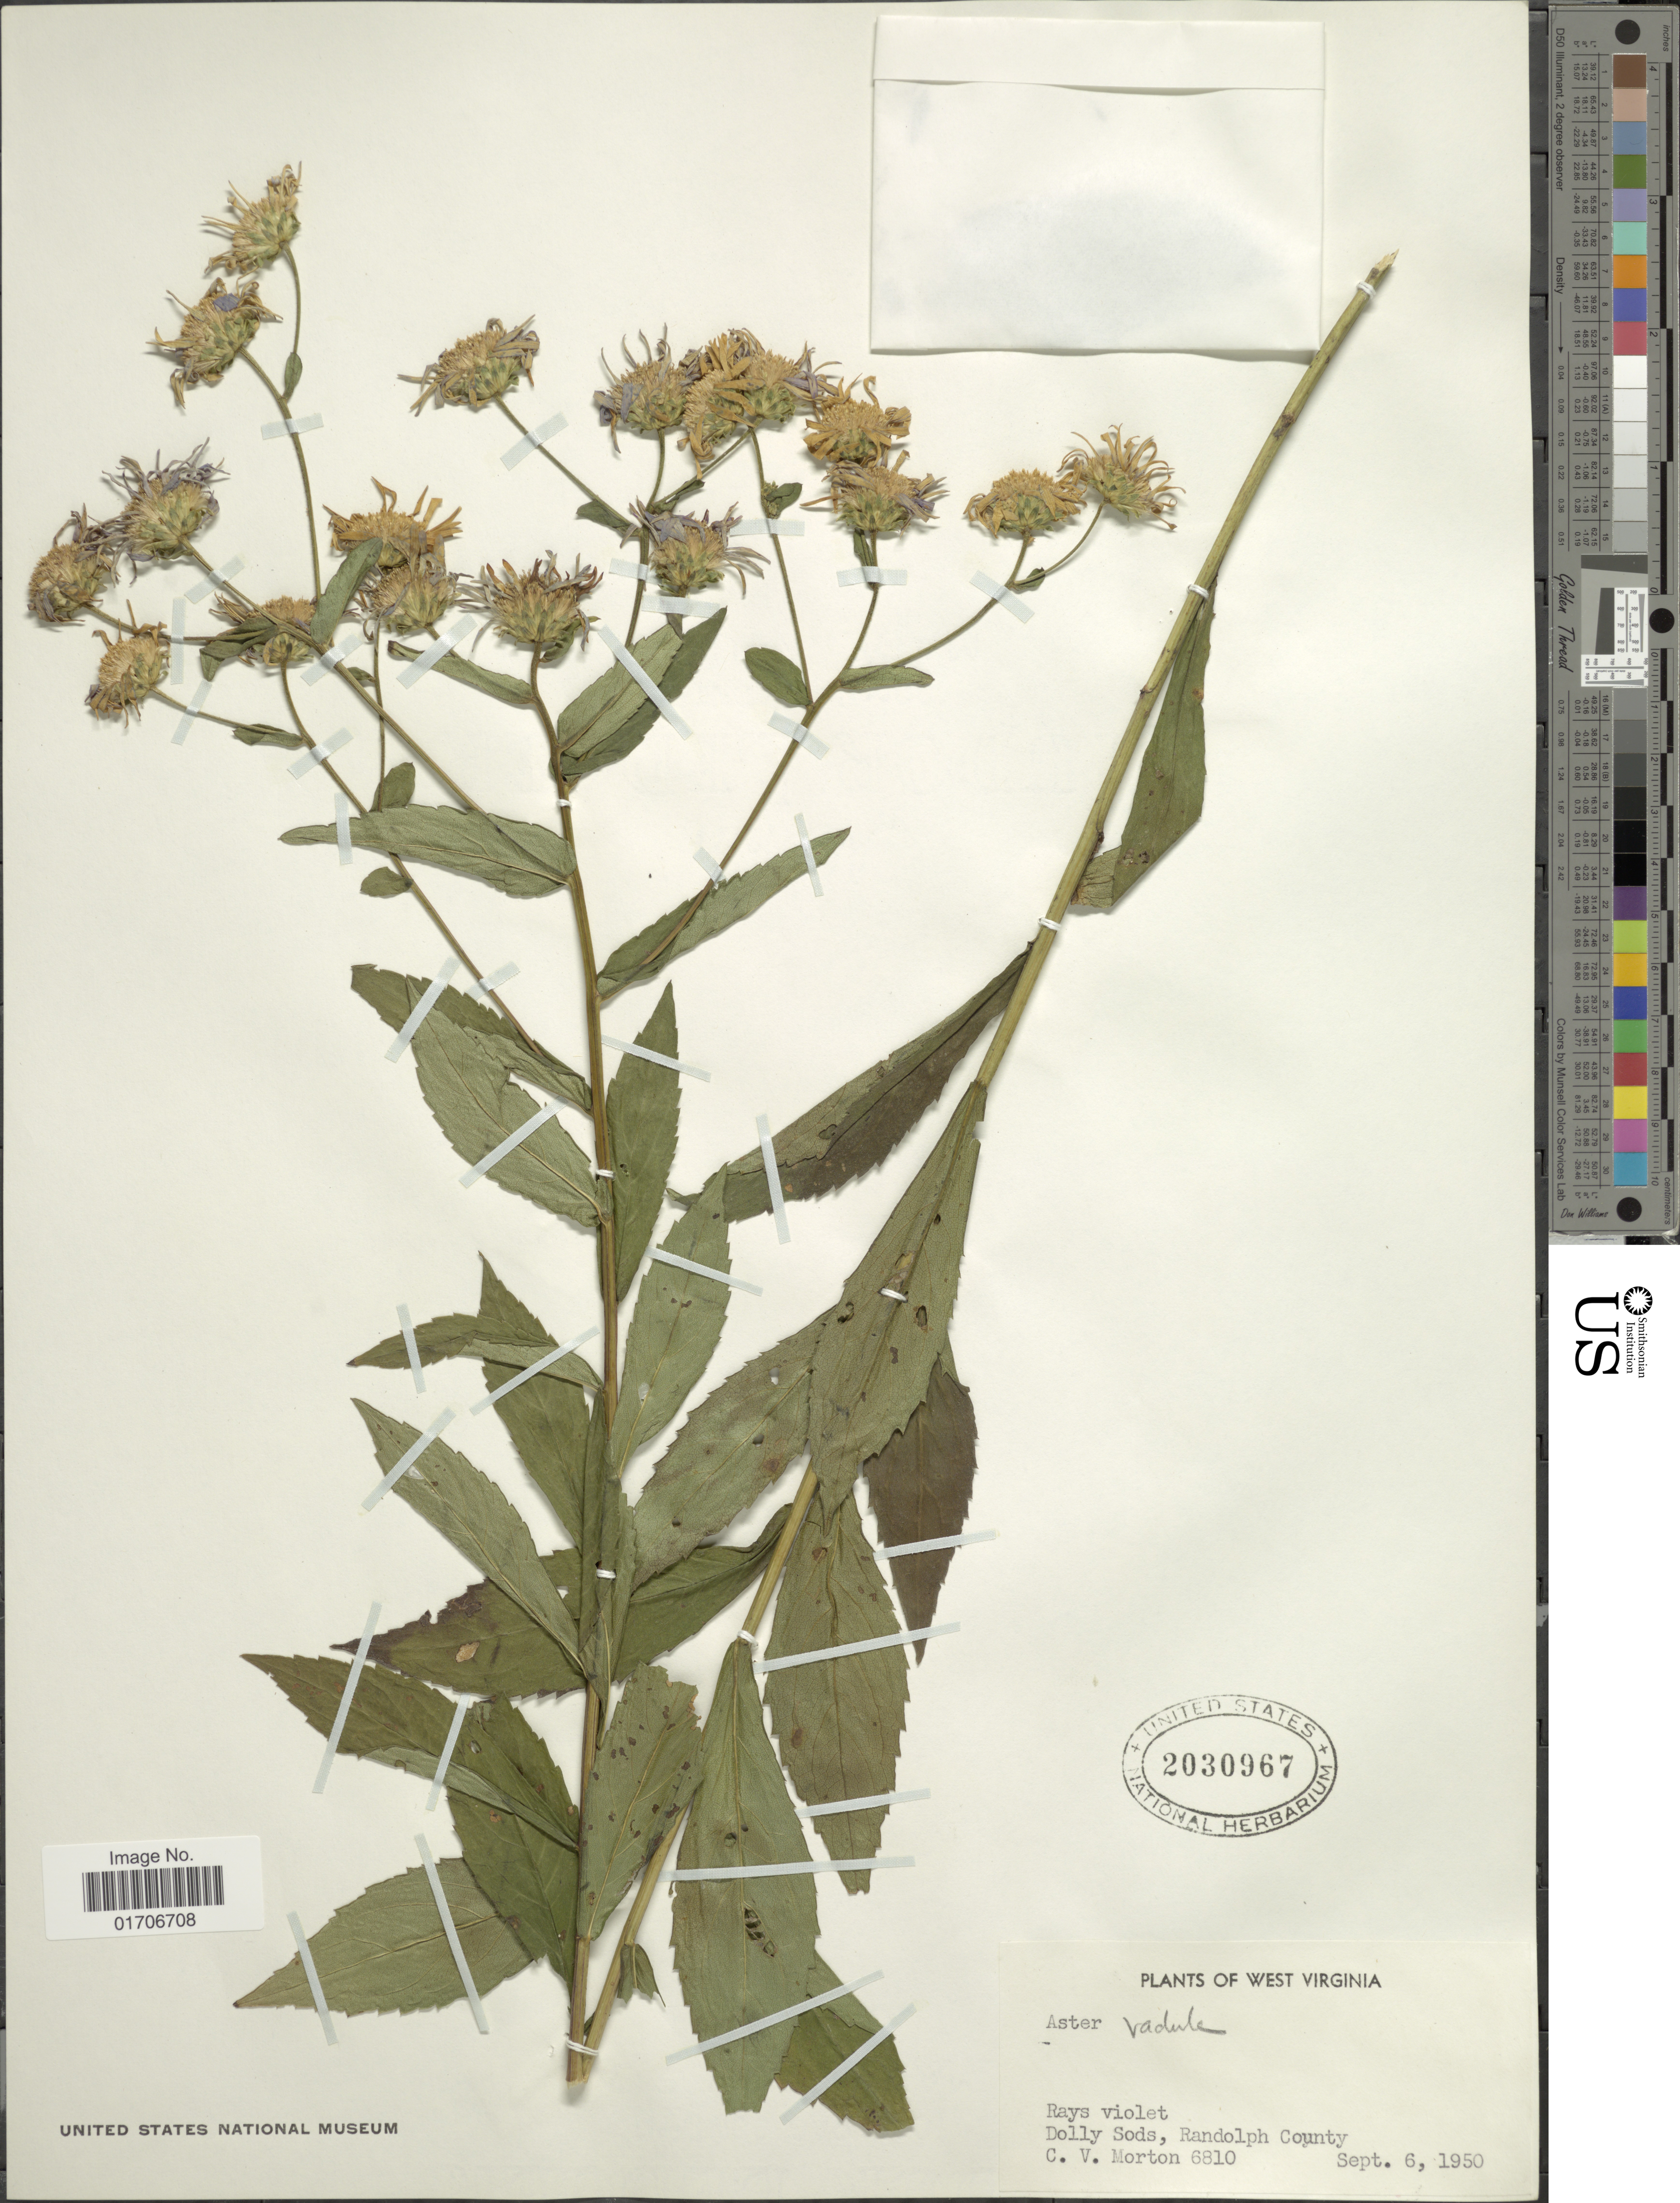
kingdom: Plantae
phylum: Tracheophyta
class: Magnoliopsida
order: Asterales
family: Asteraceae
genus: Eurybia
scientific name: Eurybia radula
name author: (Aiton) G.L. Nesom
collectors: C. V. Morton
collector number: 6810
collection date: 1950-09-06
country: United States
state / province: West Virginia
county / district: Randolph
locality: Dolly Sods, Randolph County.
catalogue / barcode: US 2030967